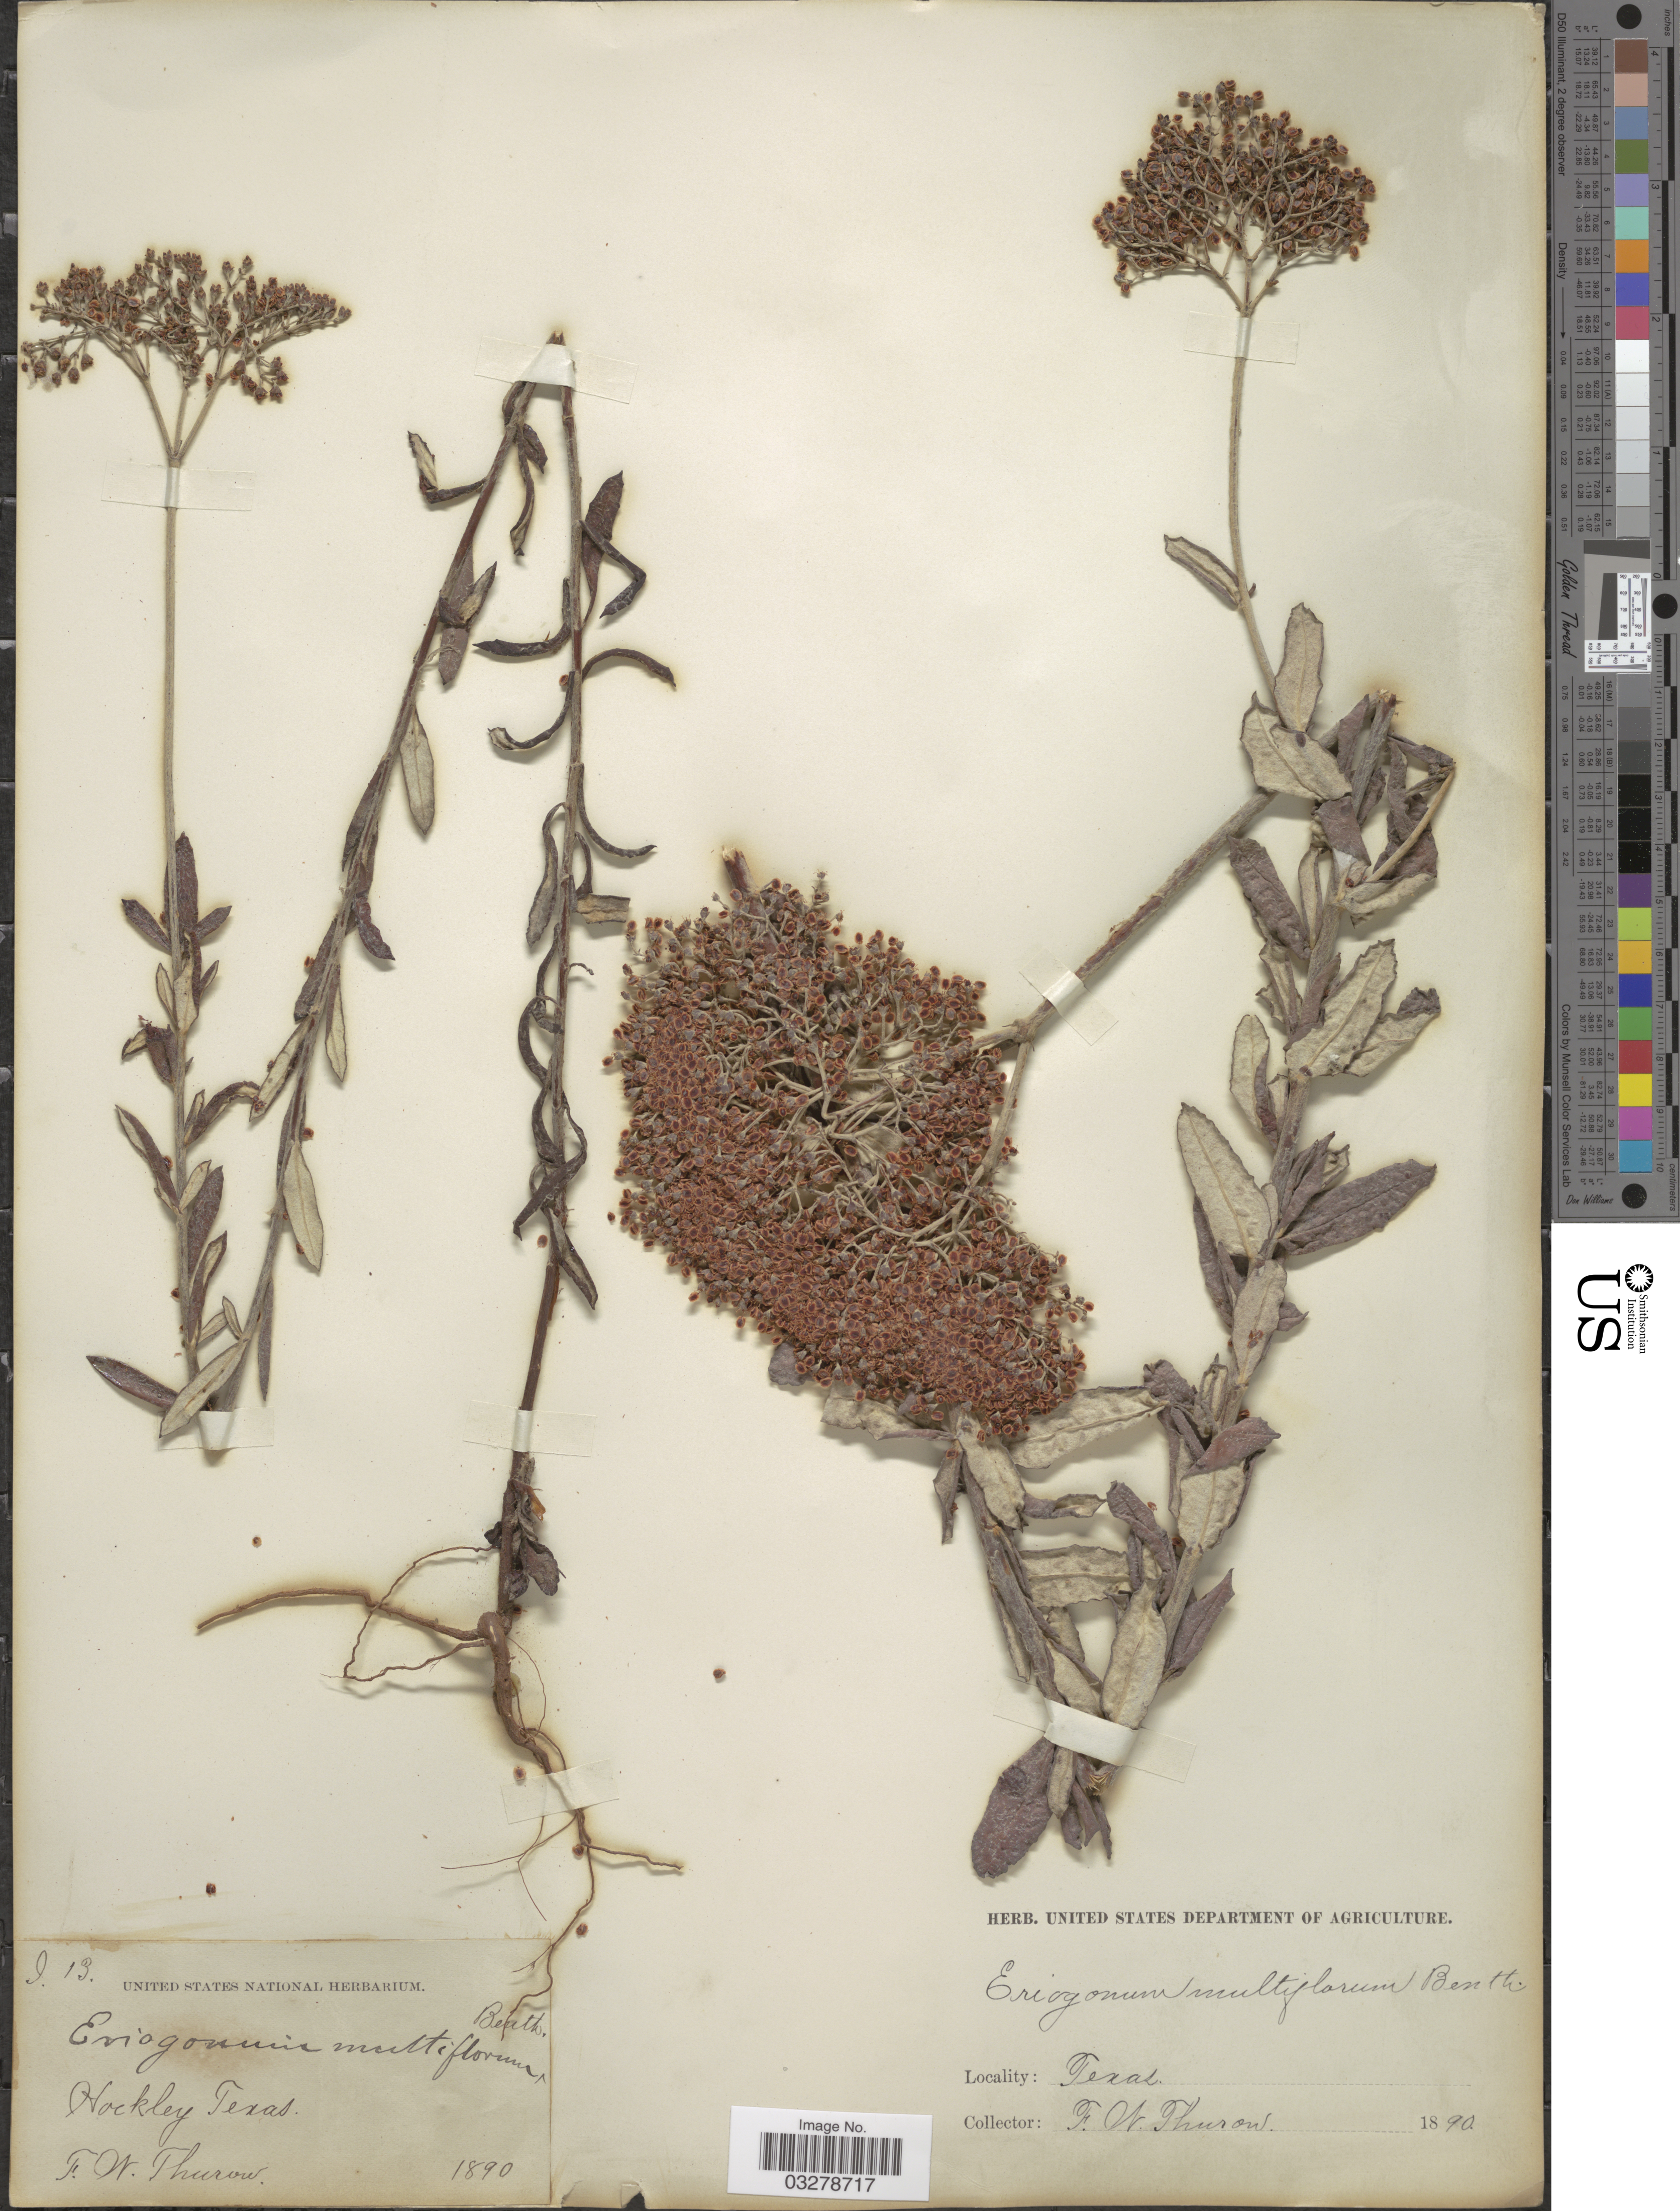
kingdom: Plantae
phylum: Tracheophyta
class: Magnoliopsida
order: Caryophyllales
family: Polygonaceae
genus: Eriogonum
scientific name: Eriogonum multiflorum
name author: Benth.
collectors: F. W. Thurow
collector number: S. 13*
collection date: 1890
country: United States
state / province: Texas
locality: Hockley.